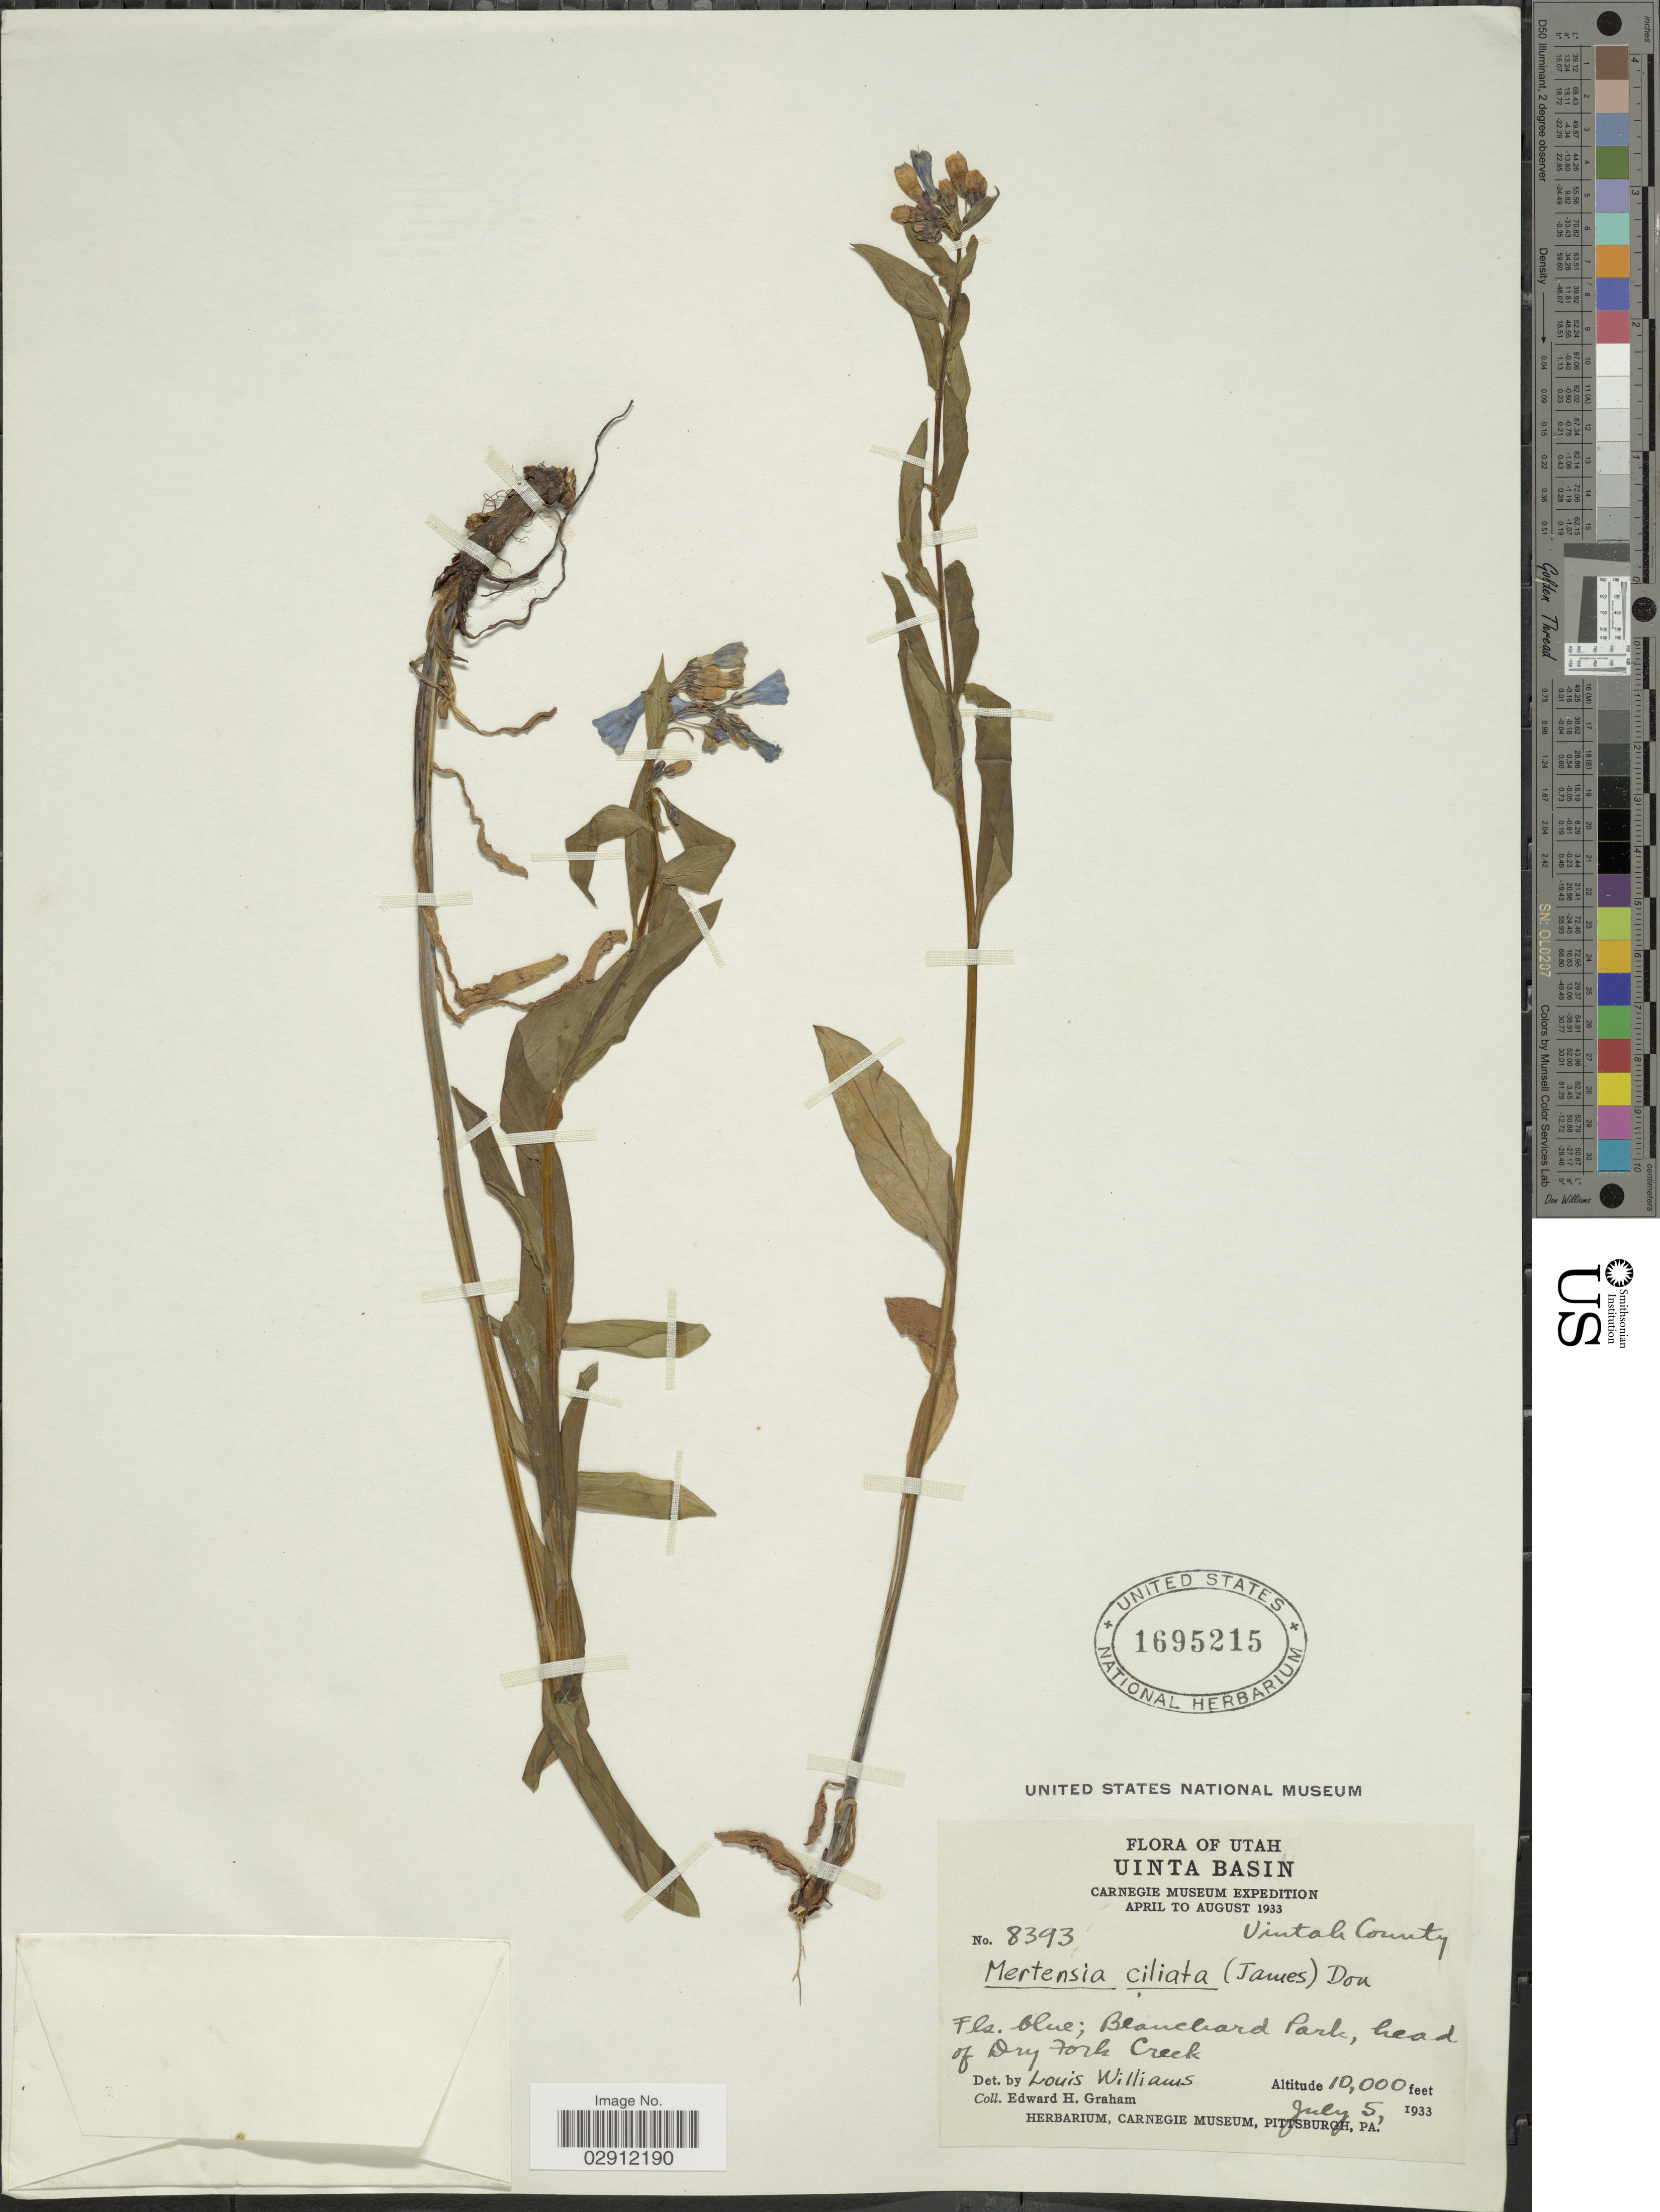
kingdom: Plantae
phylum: Tracheophyta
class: Magnoliopsida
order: Boraginales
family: Boraginaceae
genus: Mertensia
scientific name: Mertensia ciliata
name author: (James) G. Don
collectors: E. H. Graham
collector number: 8393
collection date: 1933-07-05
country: United States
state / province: Utah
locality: Uinta Basin. Uintah County. Blanchard Park, head of Dry Fork Creek.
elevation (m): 3048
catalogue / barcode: US 1695215